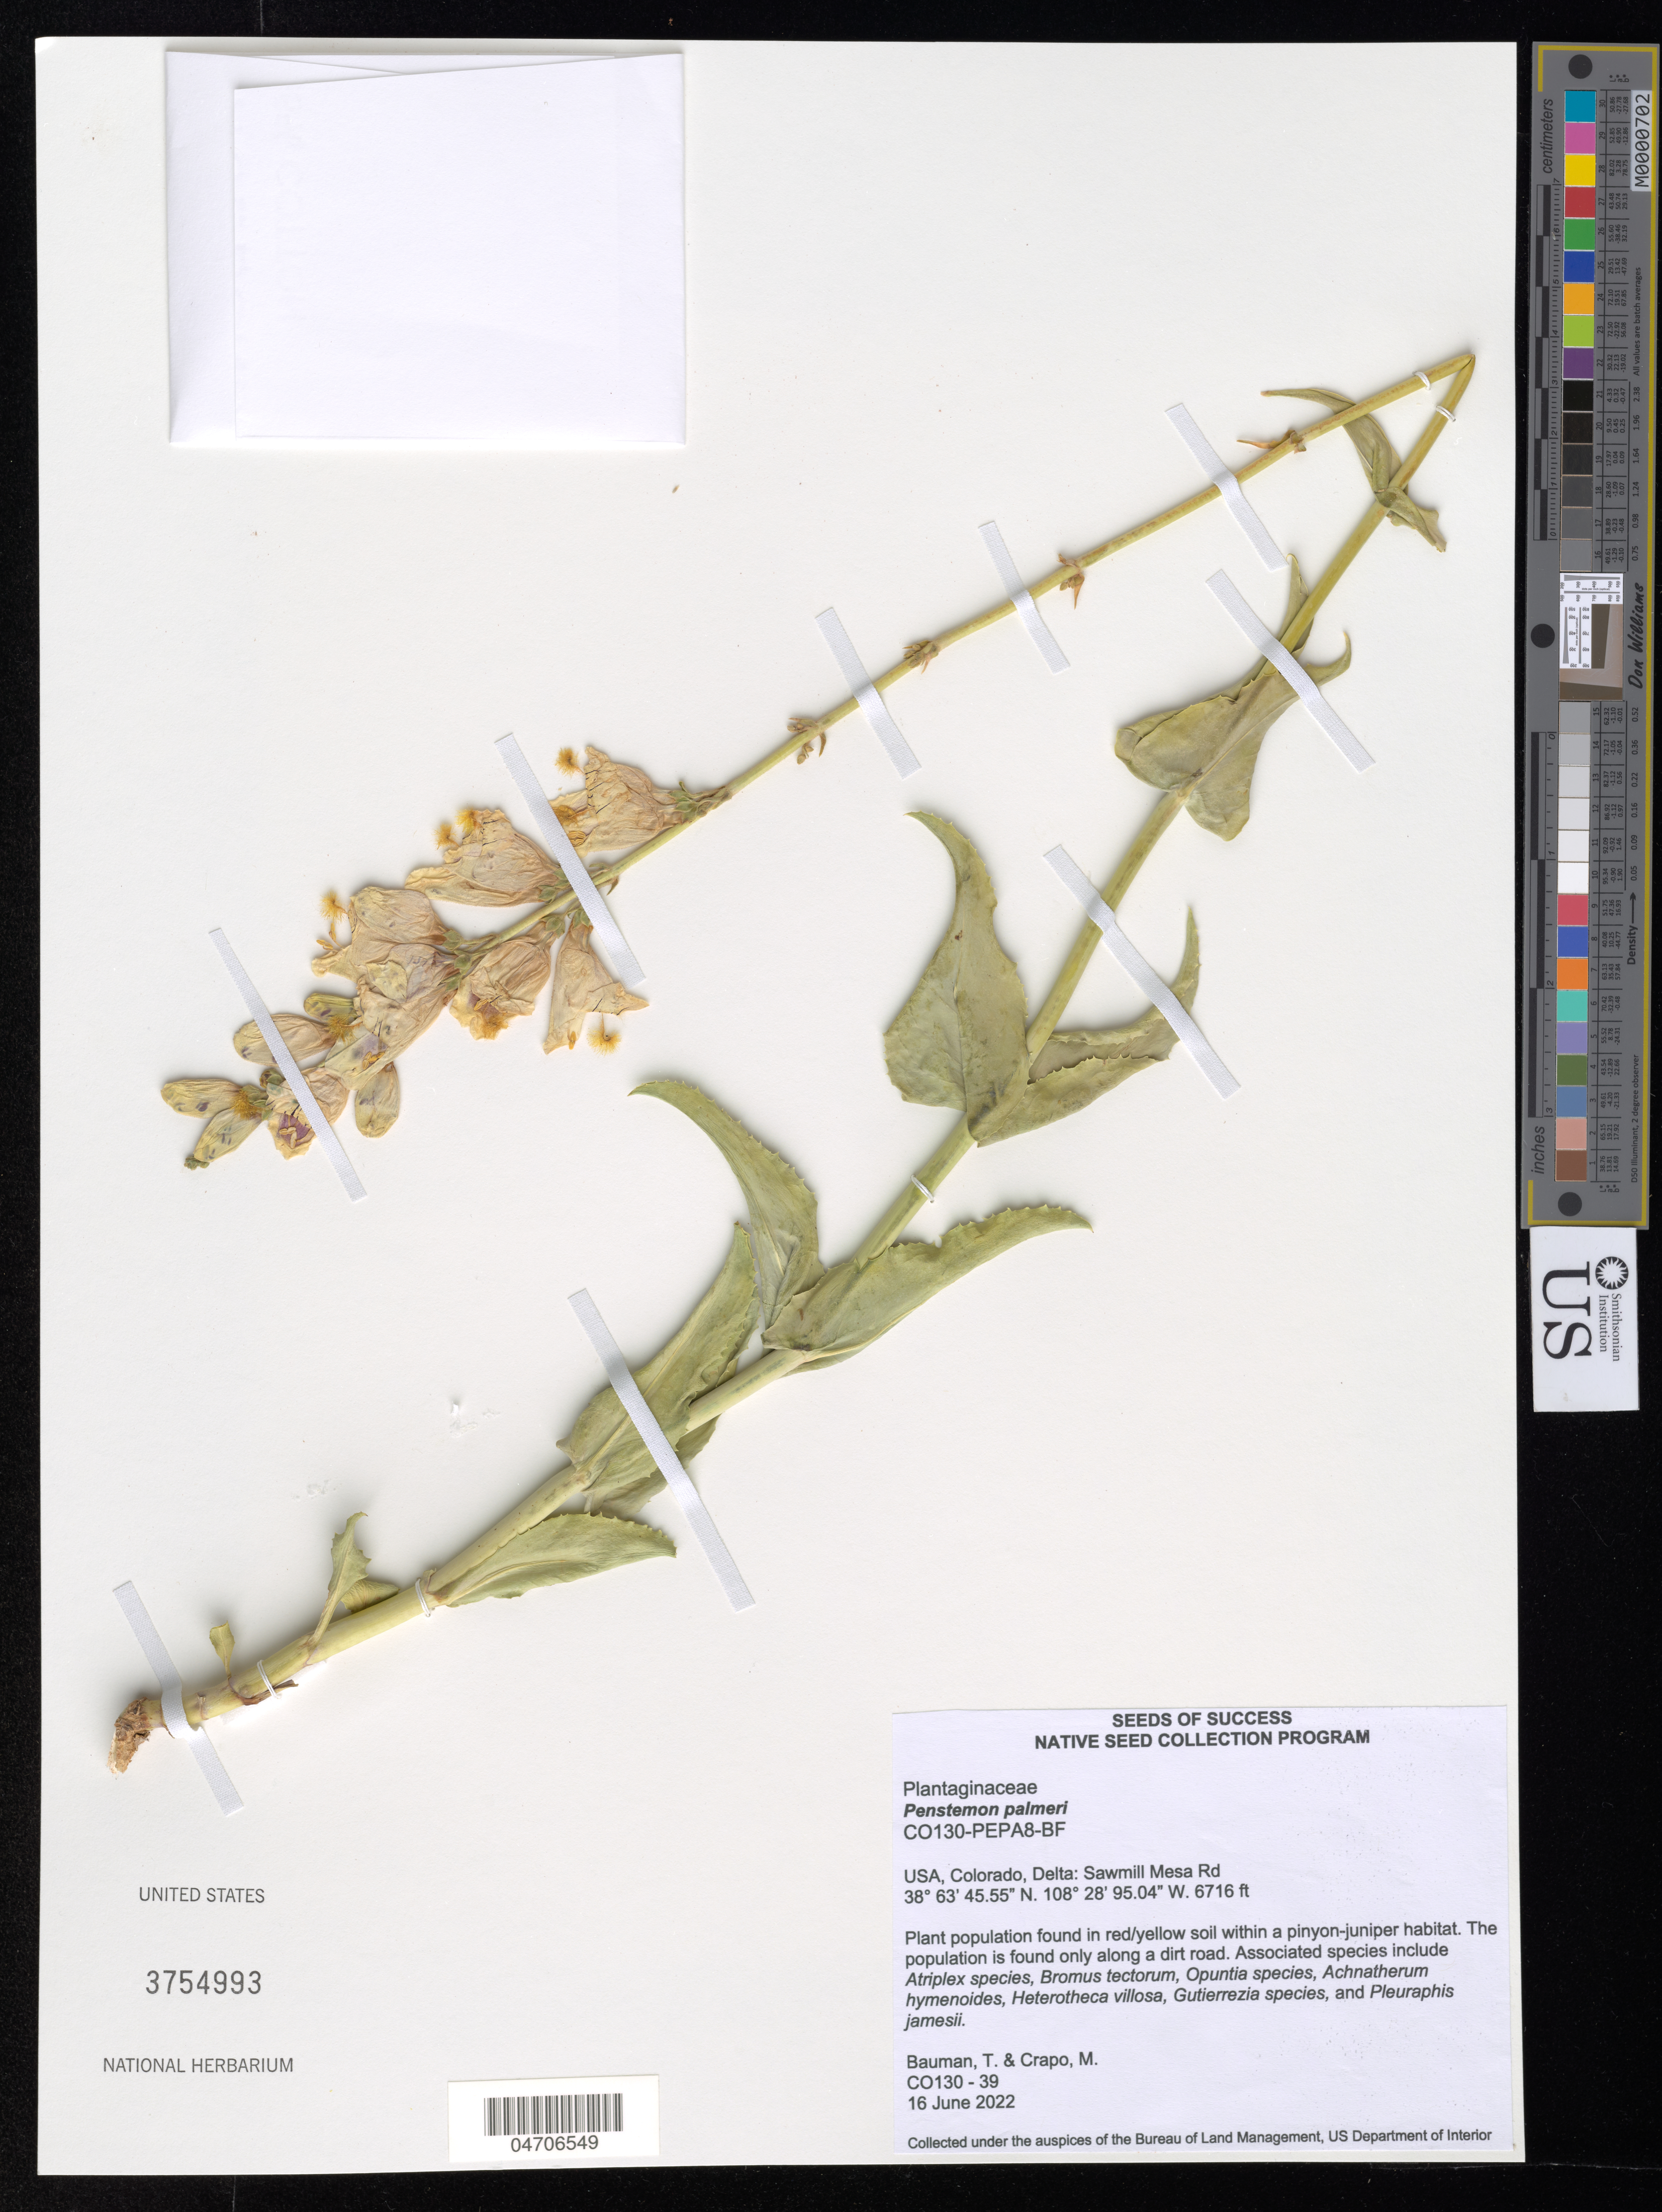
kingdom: Plantae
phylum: Tracheophyta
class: Magnoliopsida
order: Lamiales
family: Plantaginaceae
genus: Penstemon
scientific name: Penstemon palmeri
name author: A. Gray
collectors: K. Gage & G. Woronow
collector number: CO130-39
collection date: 2022-06-16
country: United States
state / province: Colorado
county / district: Delta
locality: Delta: Sawmill Mesa Rd.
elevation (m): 2047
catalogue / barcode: US 3754993